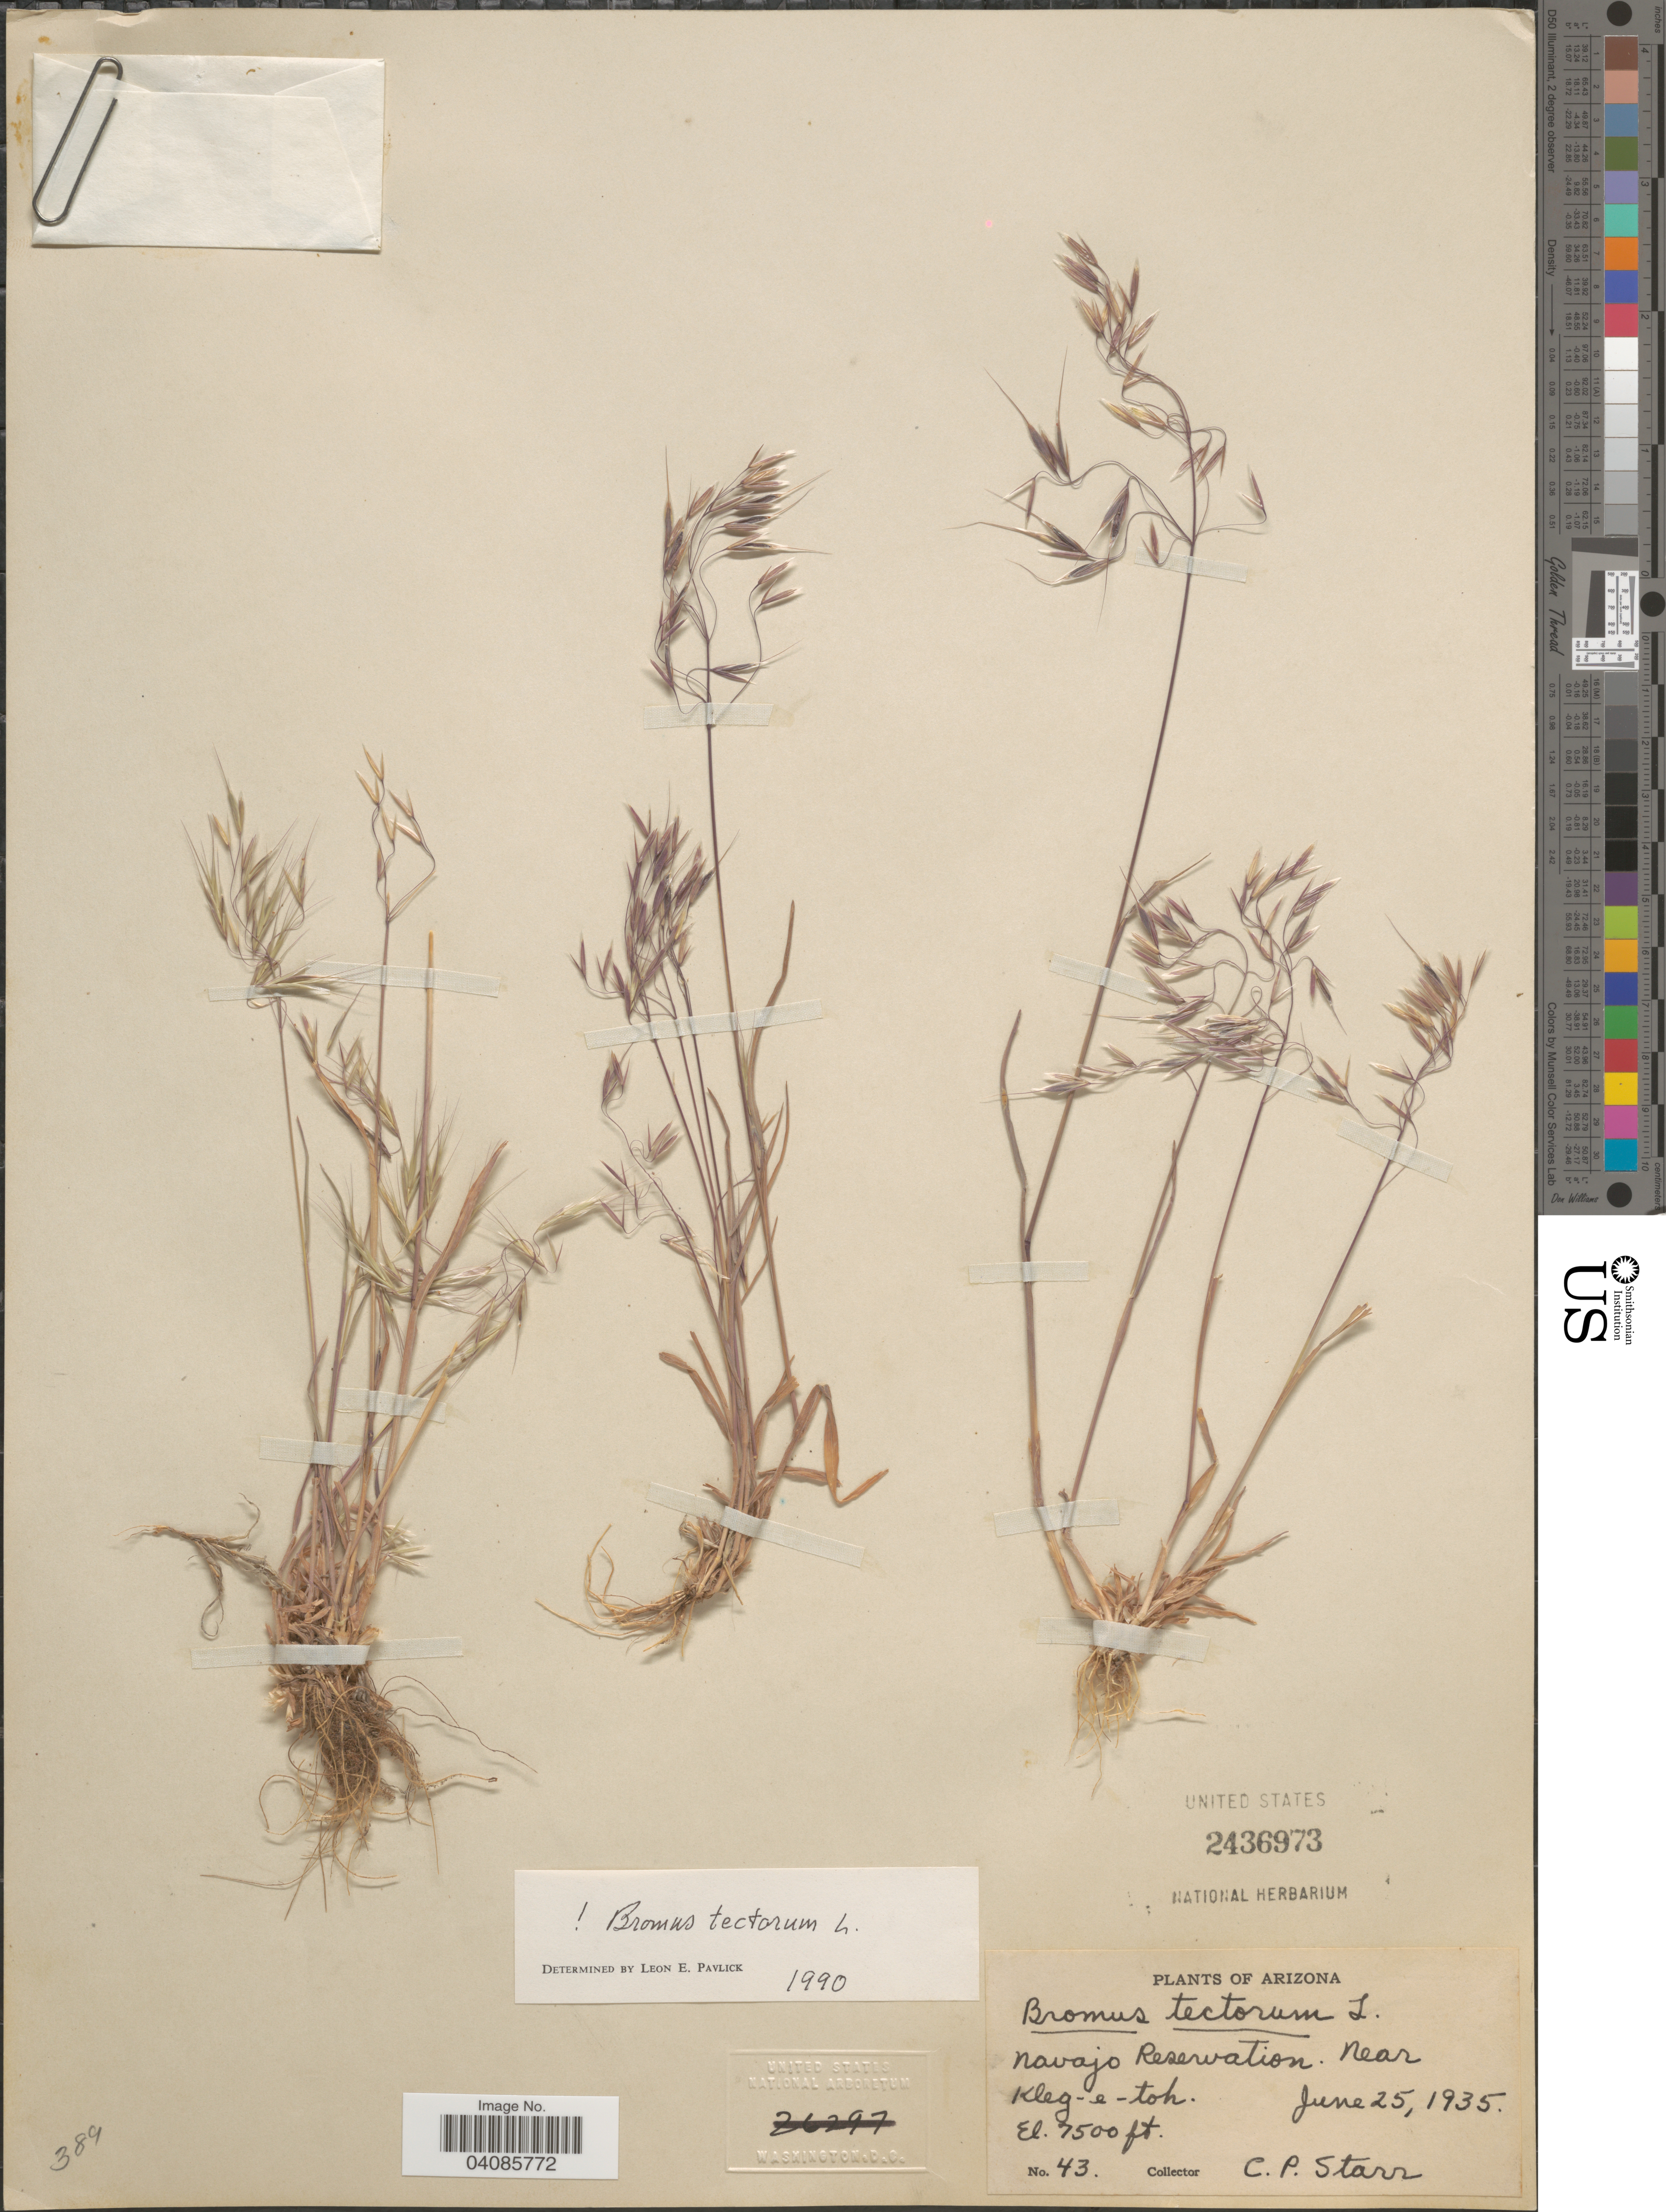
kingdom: Plantae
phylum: Tracheophyta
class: Liliopsida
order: Poales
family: Poaceae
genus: Bromus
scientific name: Bromus tectorum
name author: L.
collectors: C. Starr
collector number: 43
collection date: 1935-06-25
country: United States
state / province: Arizona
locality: Navajo Reservation. Near Kleg-e-toh.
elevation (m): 2286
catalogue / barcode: US 2436973